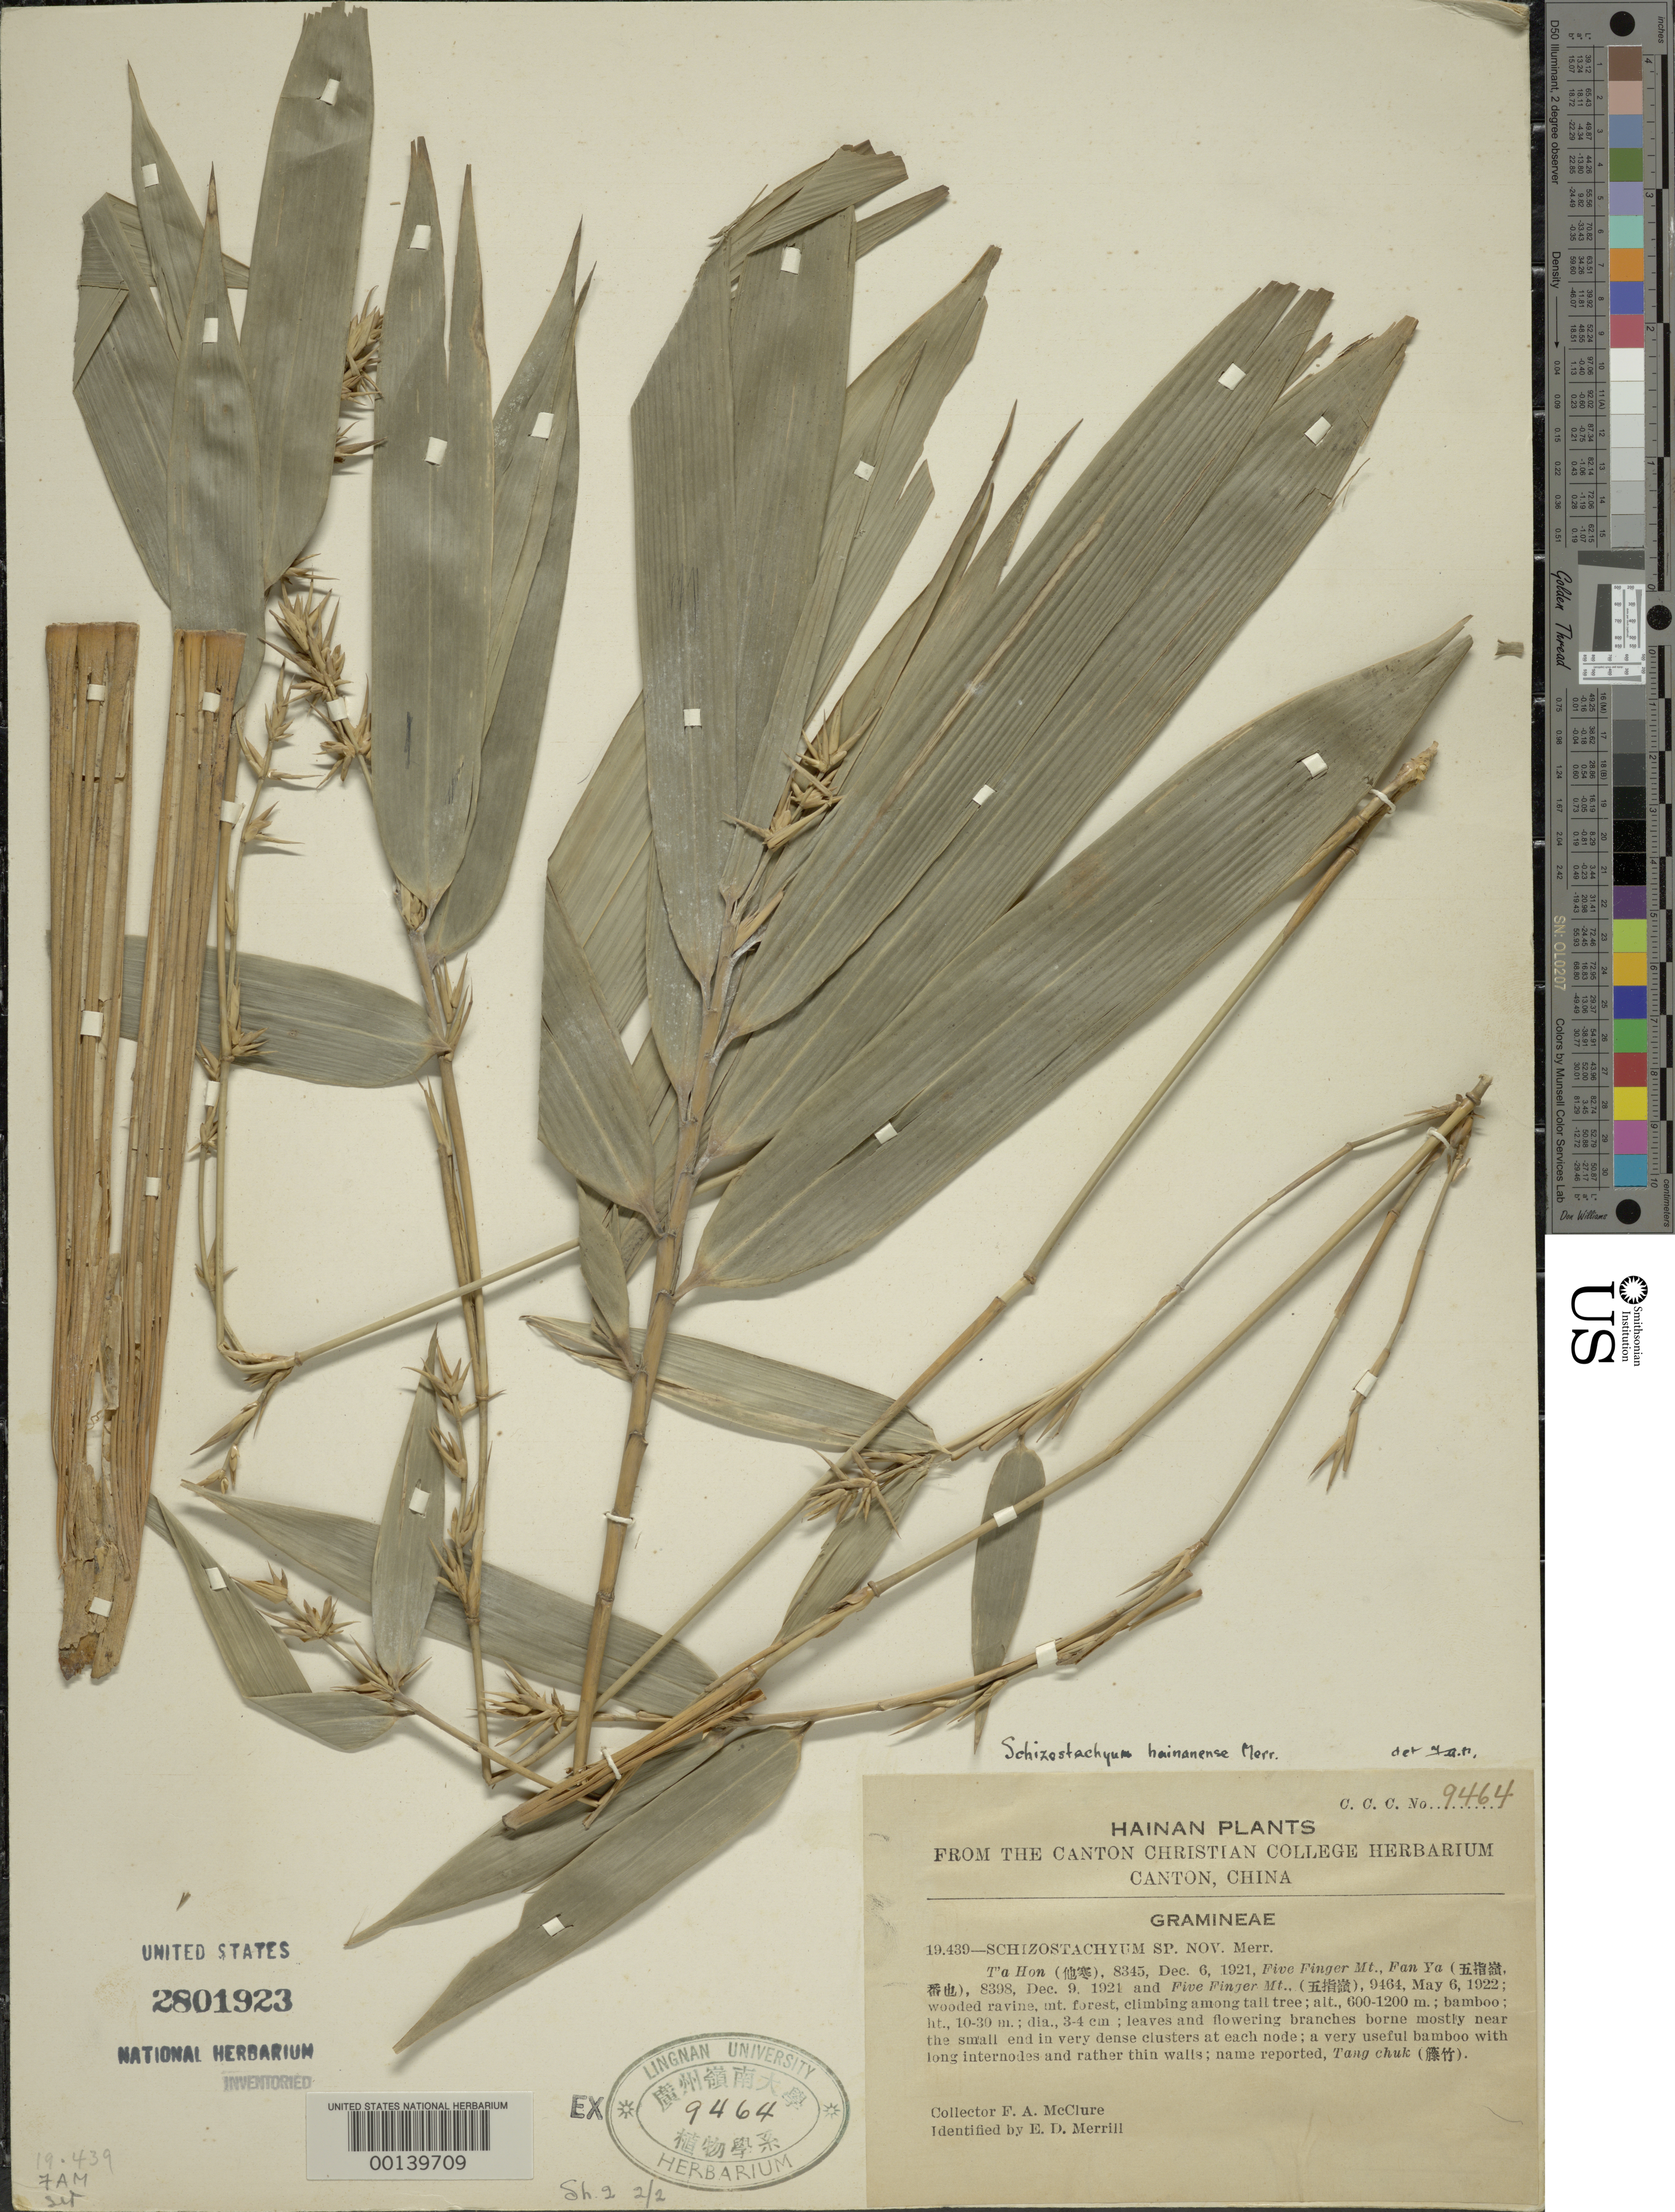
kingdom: Plantae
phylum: Tracheophyta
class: Liliopsida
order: Poales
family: Poaceae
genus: Schizostachyum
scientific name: Schizostachyum hainanense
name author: Merr. ex McClure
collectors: F. A. McClure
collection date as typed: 06 May 1922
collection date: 1922-05-06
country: China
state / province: Hainan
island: Hainan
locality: Five finger mt.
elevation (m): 600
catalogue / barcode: US 2801923